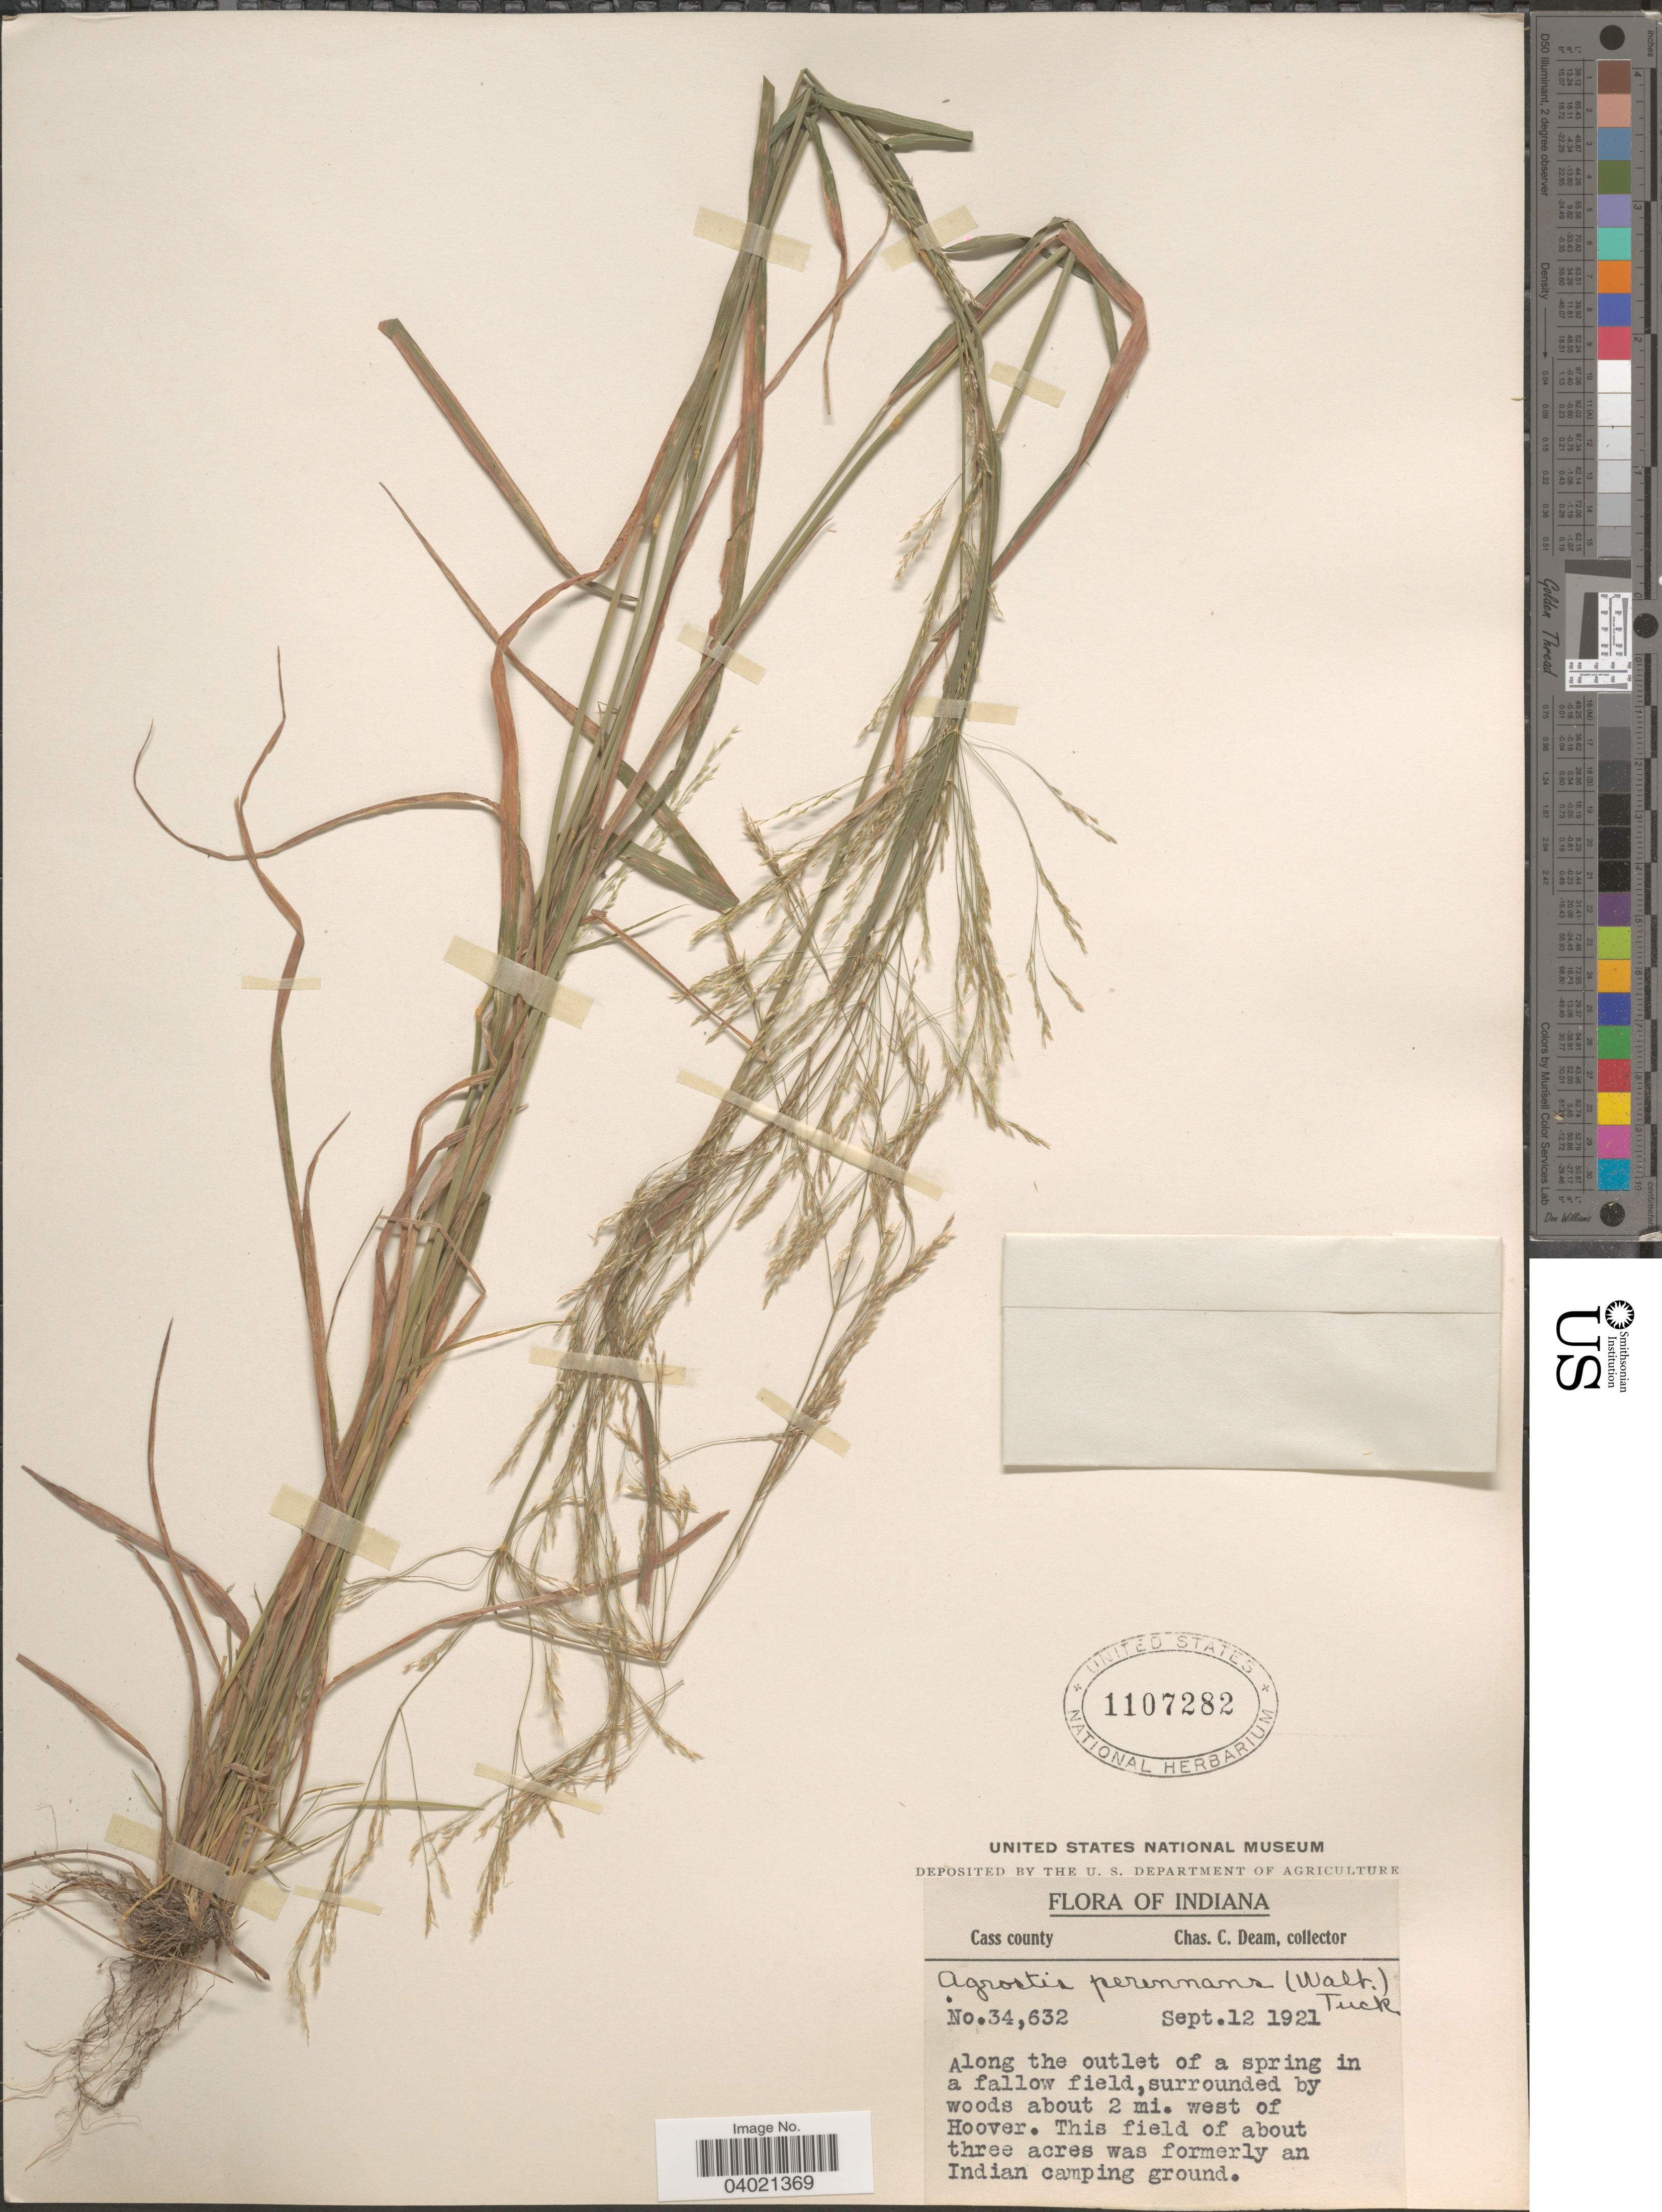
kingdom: Plantae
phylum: Tracheophyta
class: Liliopsida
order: Poales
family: Poaceae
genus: Agrostis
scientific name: Agrostis perennans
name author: (Walter) Tuck.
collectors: C. C. Deam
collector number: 34632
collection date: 1921-09-12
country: United States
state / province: Indiana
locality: Cass county. About 2 mi. west of Hoover.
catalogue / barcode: US 1107282